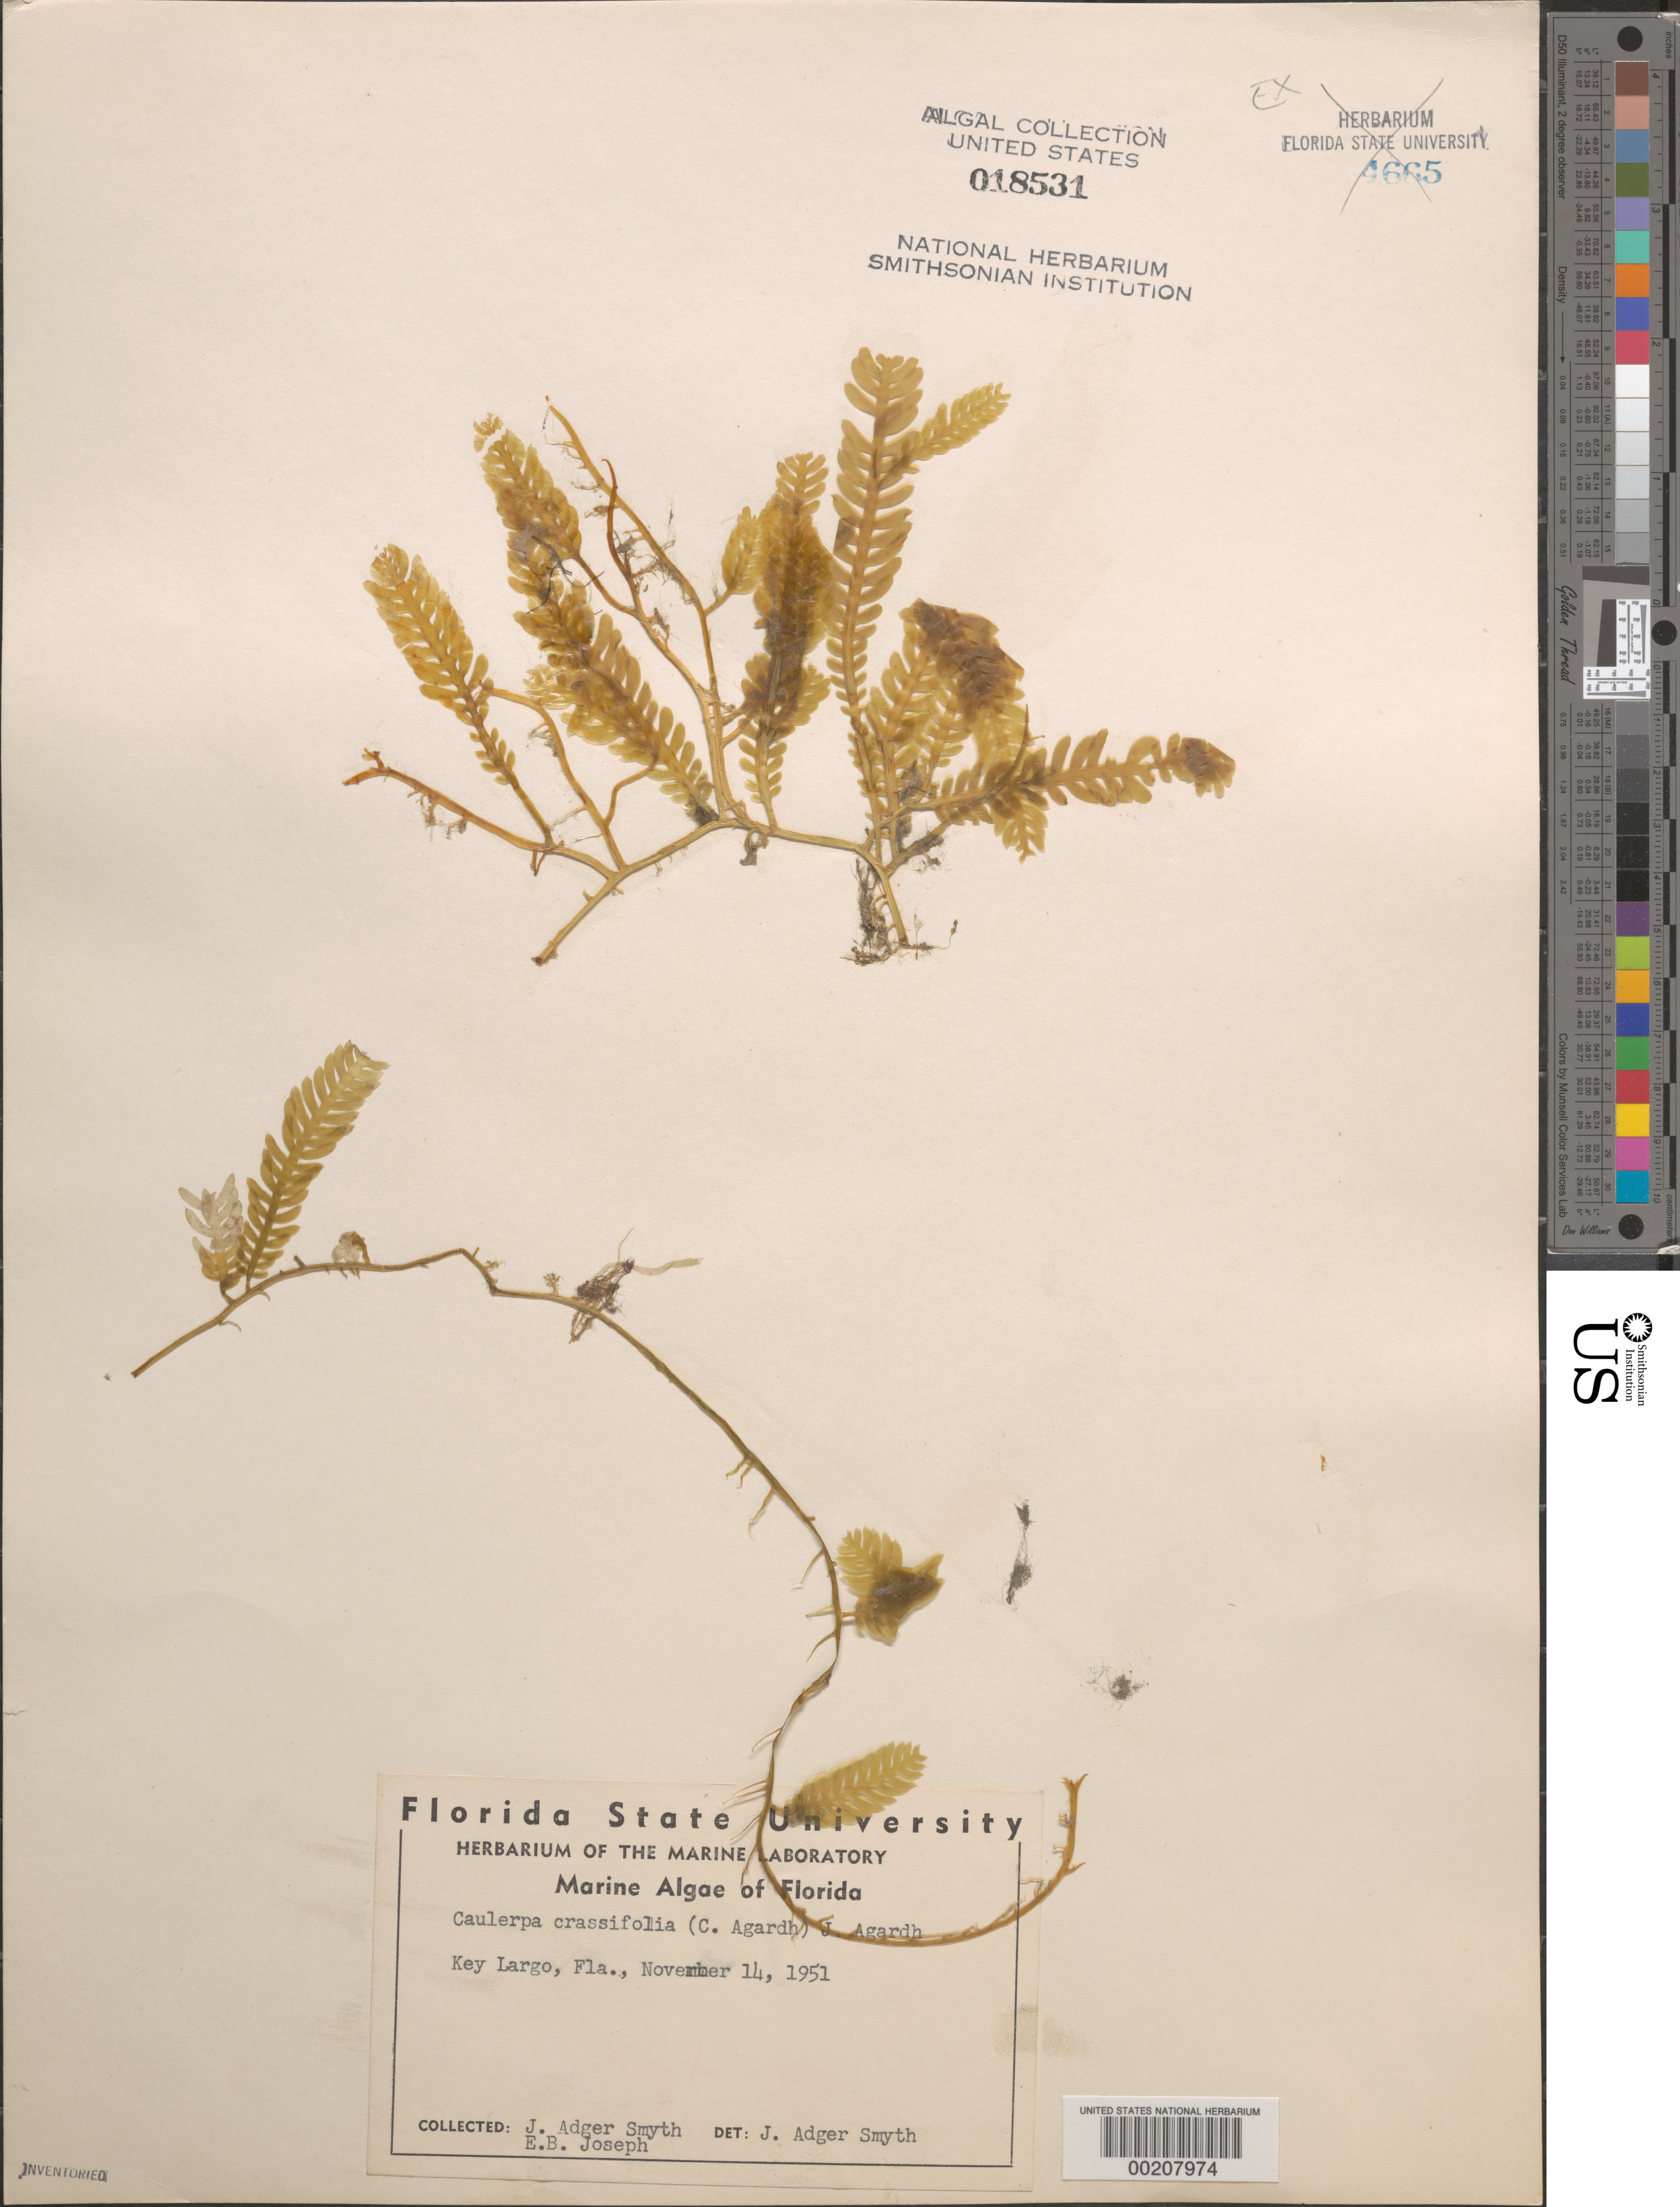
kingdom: Plantae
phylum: Chlorophyta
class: Ulvophyceae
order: Cladophorales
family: Cladophoraceae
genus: Cladophora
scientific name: Cladophora glomerata var. crassior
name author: (C. Agardh) C. Hoek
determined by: Algae name updating Project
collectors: J. Smyth & E. Joseph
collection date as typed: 14 Nov 1951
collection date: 1951-11-14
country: United States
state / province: Florida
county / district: Monroe County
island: Key Largo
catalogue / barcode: US 18531